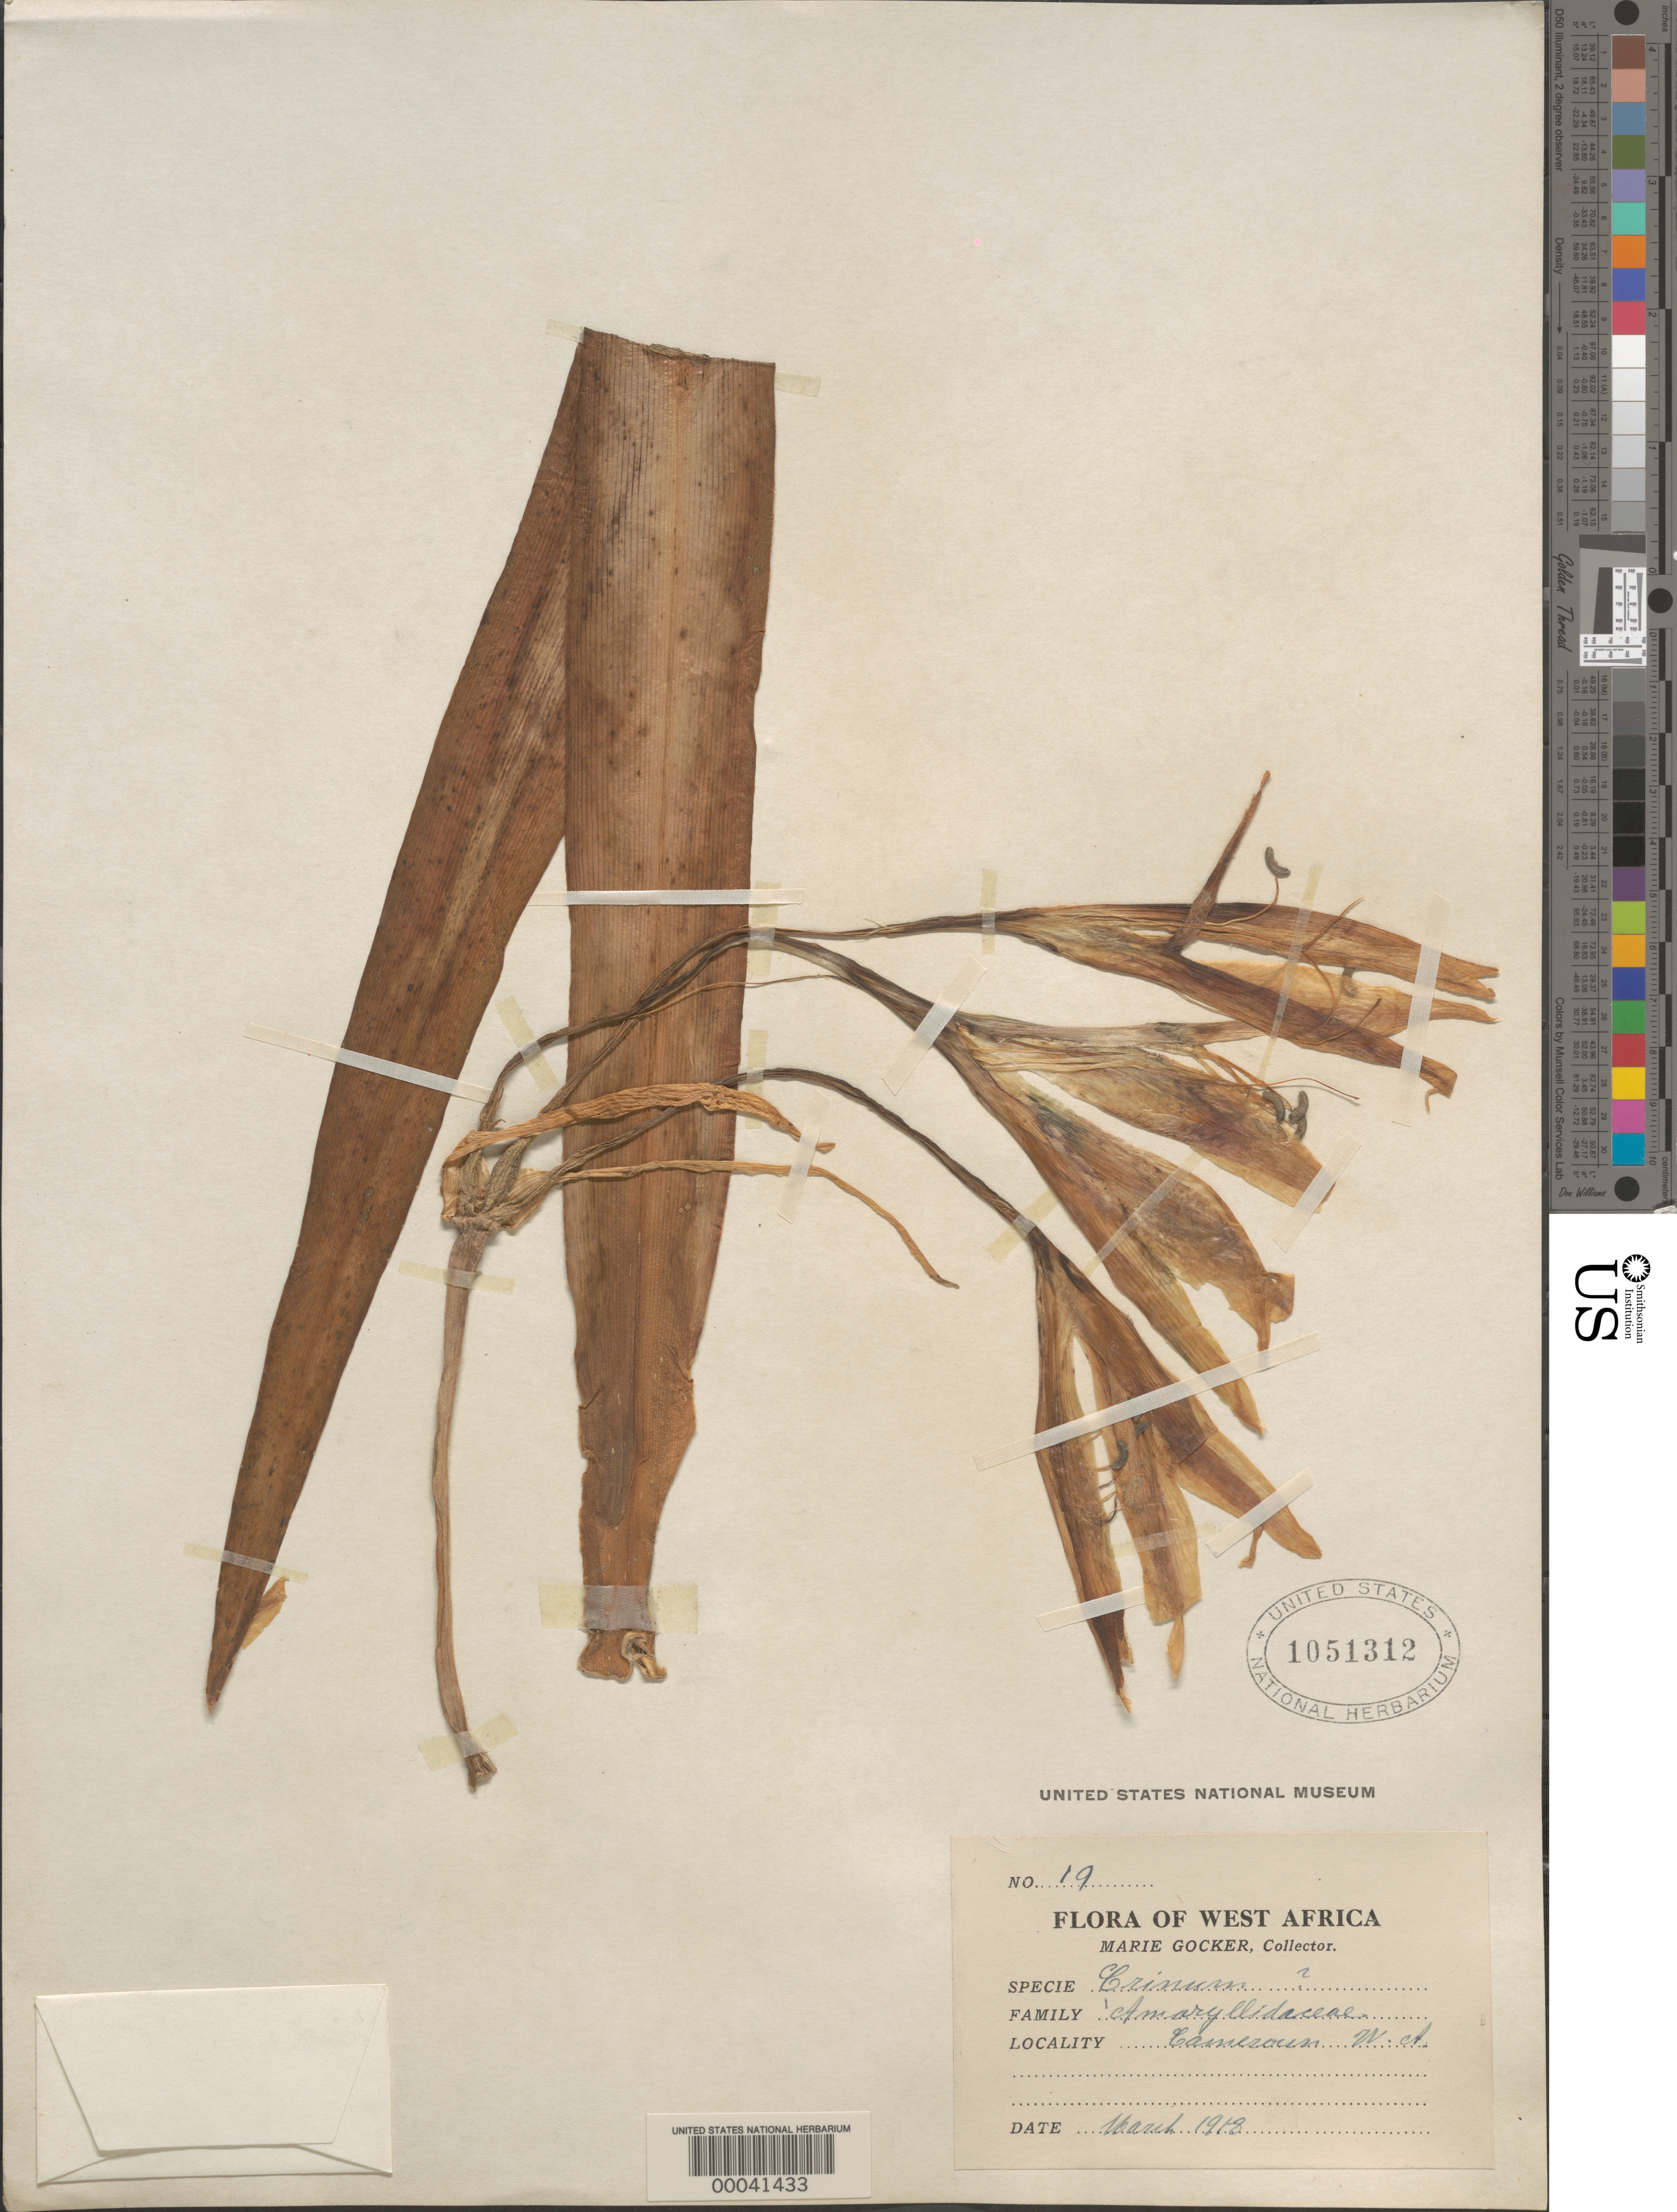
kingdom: Plantae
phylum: Tracheophyta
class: Liliopsida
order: Asparagales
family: Amaryllidaceae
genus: Crinum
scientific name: Crinum sp.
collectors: M. Gocker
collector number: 19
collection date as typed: Mar 1918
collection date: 1918-03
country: Cameroon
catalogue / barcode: US 1051312